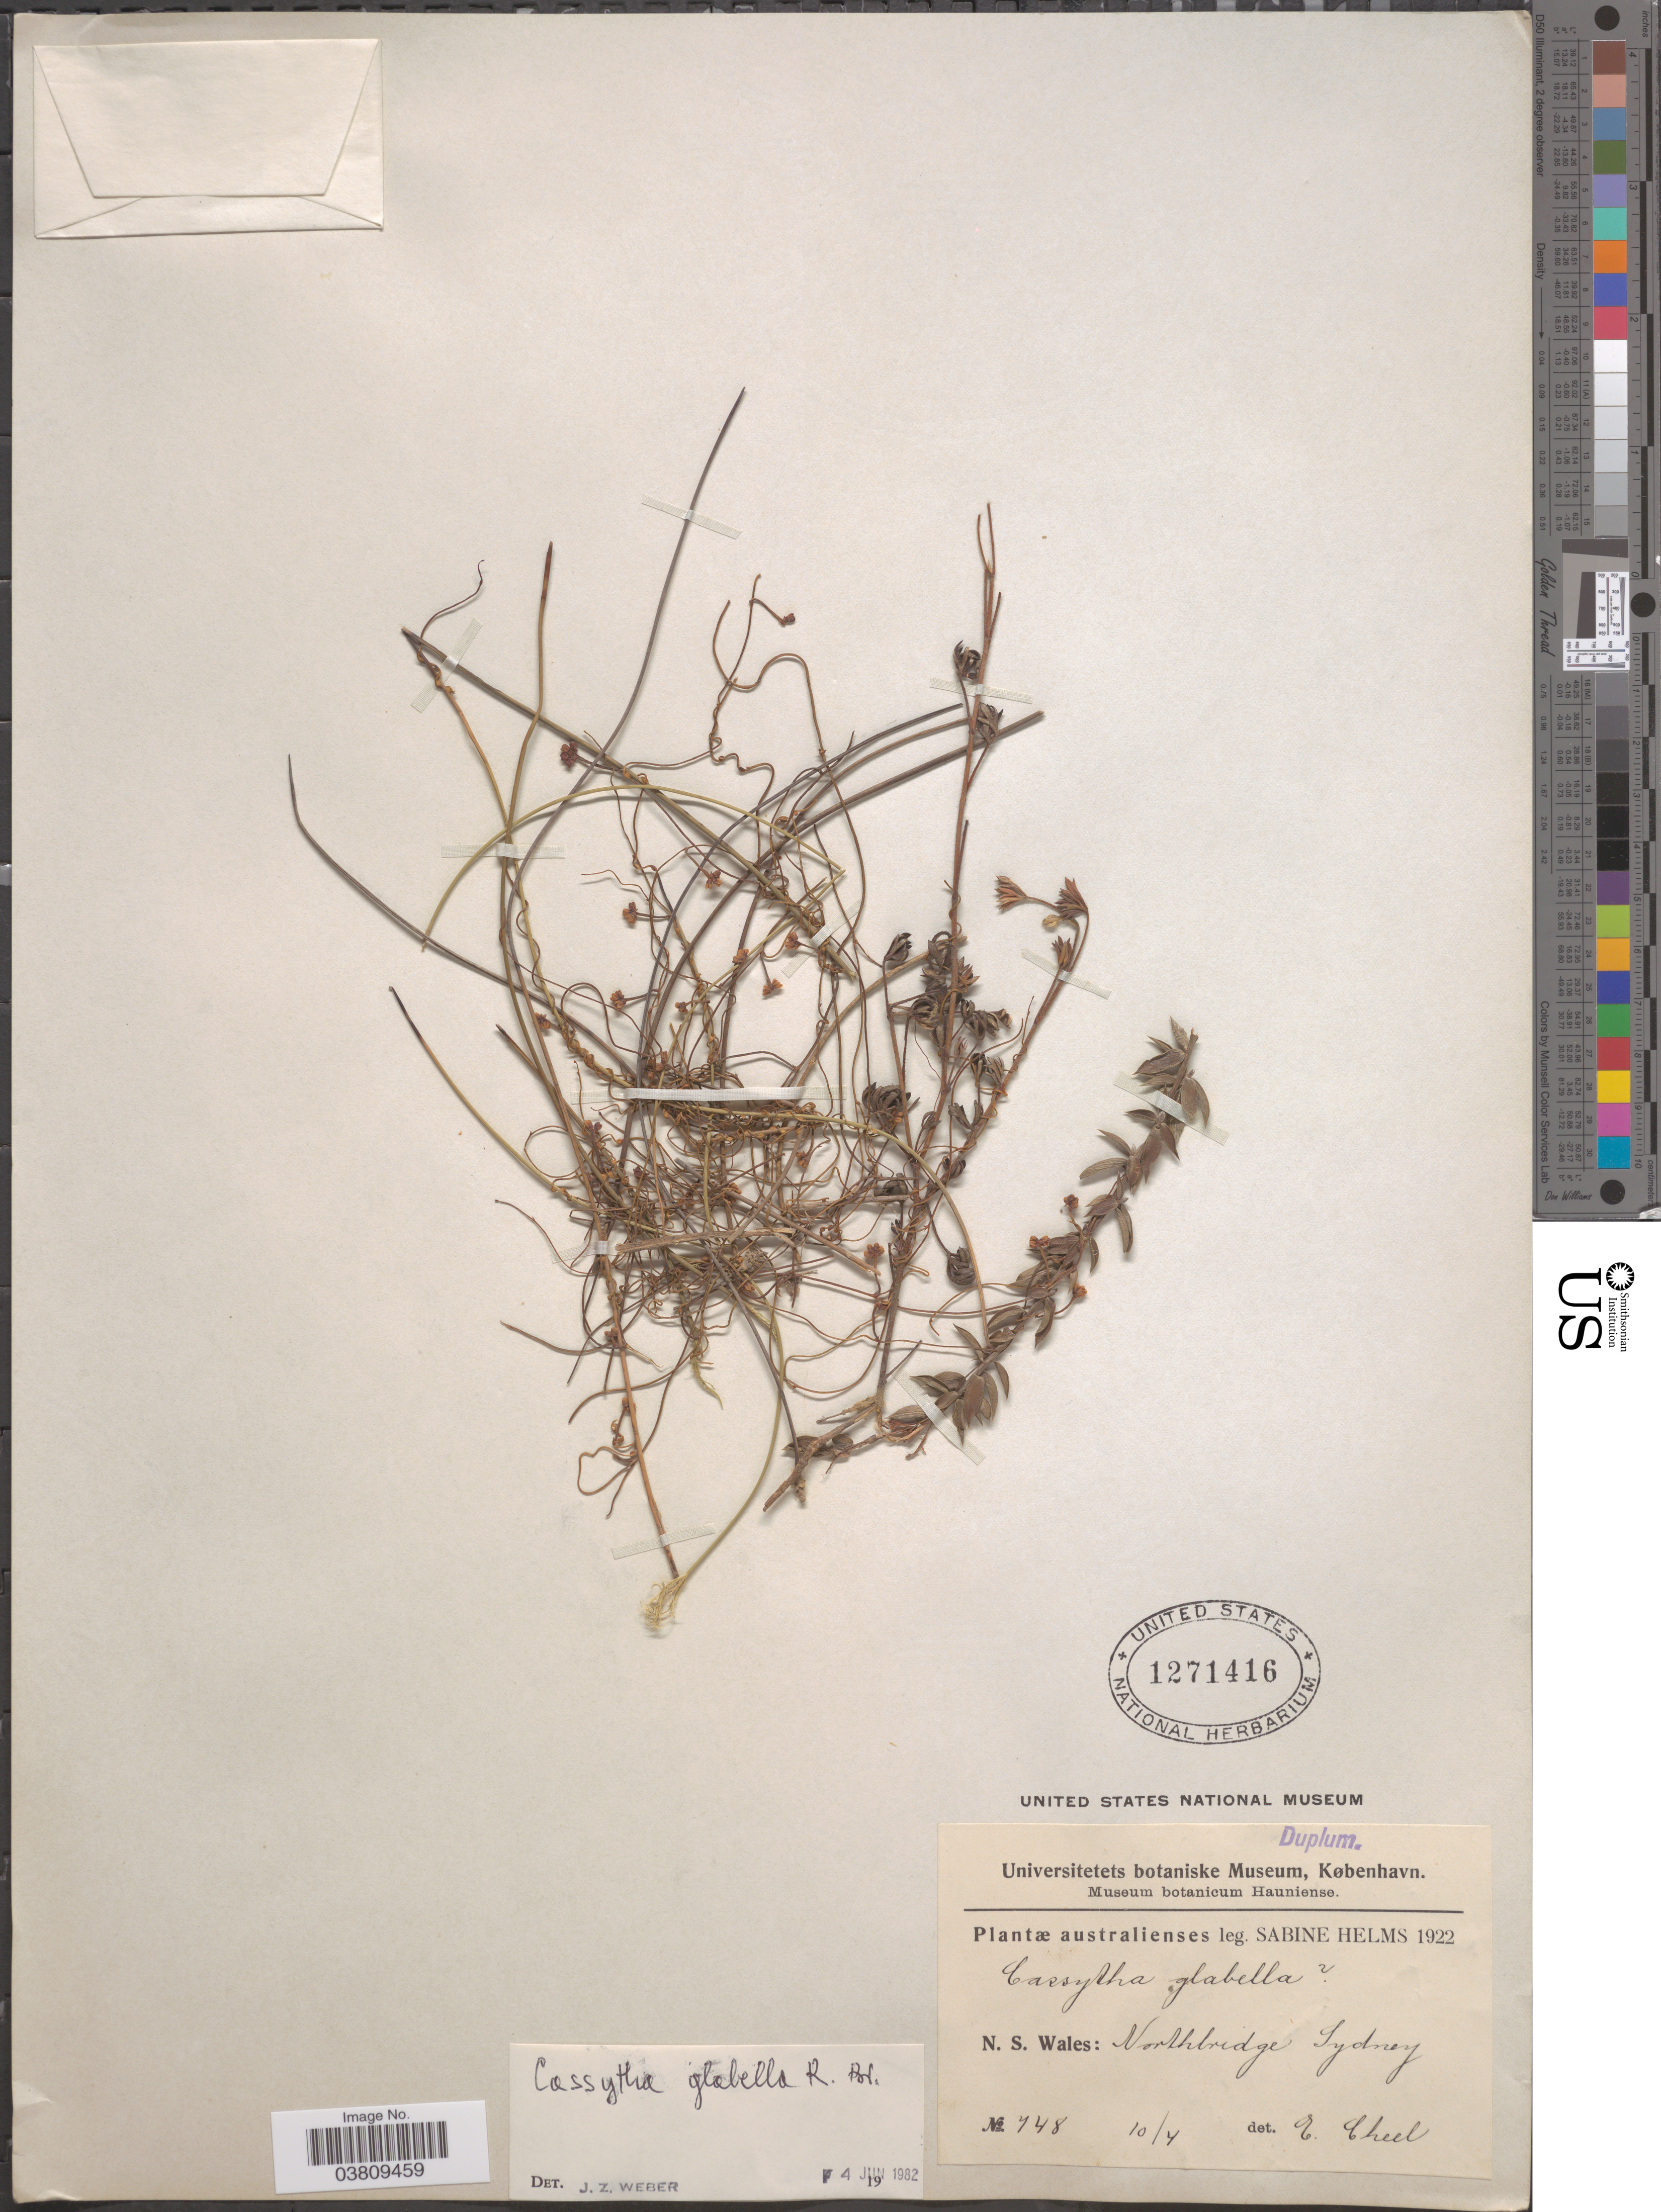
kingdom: Plantae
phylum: Tracheophyta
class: Magnoliopsida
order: Laurales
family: Lauraceae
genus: Cassytha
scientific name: Cassytha glabella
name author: R. Br.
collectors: S. Helms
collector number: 748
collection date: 1922-04-10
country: Australia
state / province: New South Wales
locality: Australienses. Northbridge Sydney.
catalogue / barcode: US 1271416